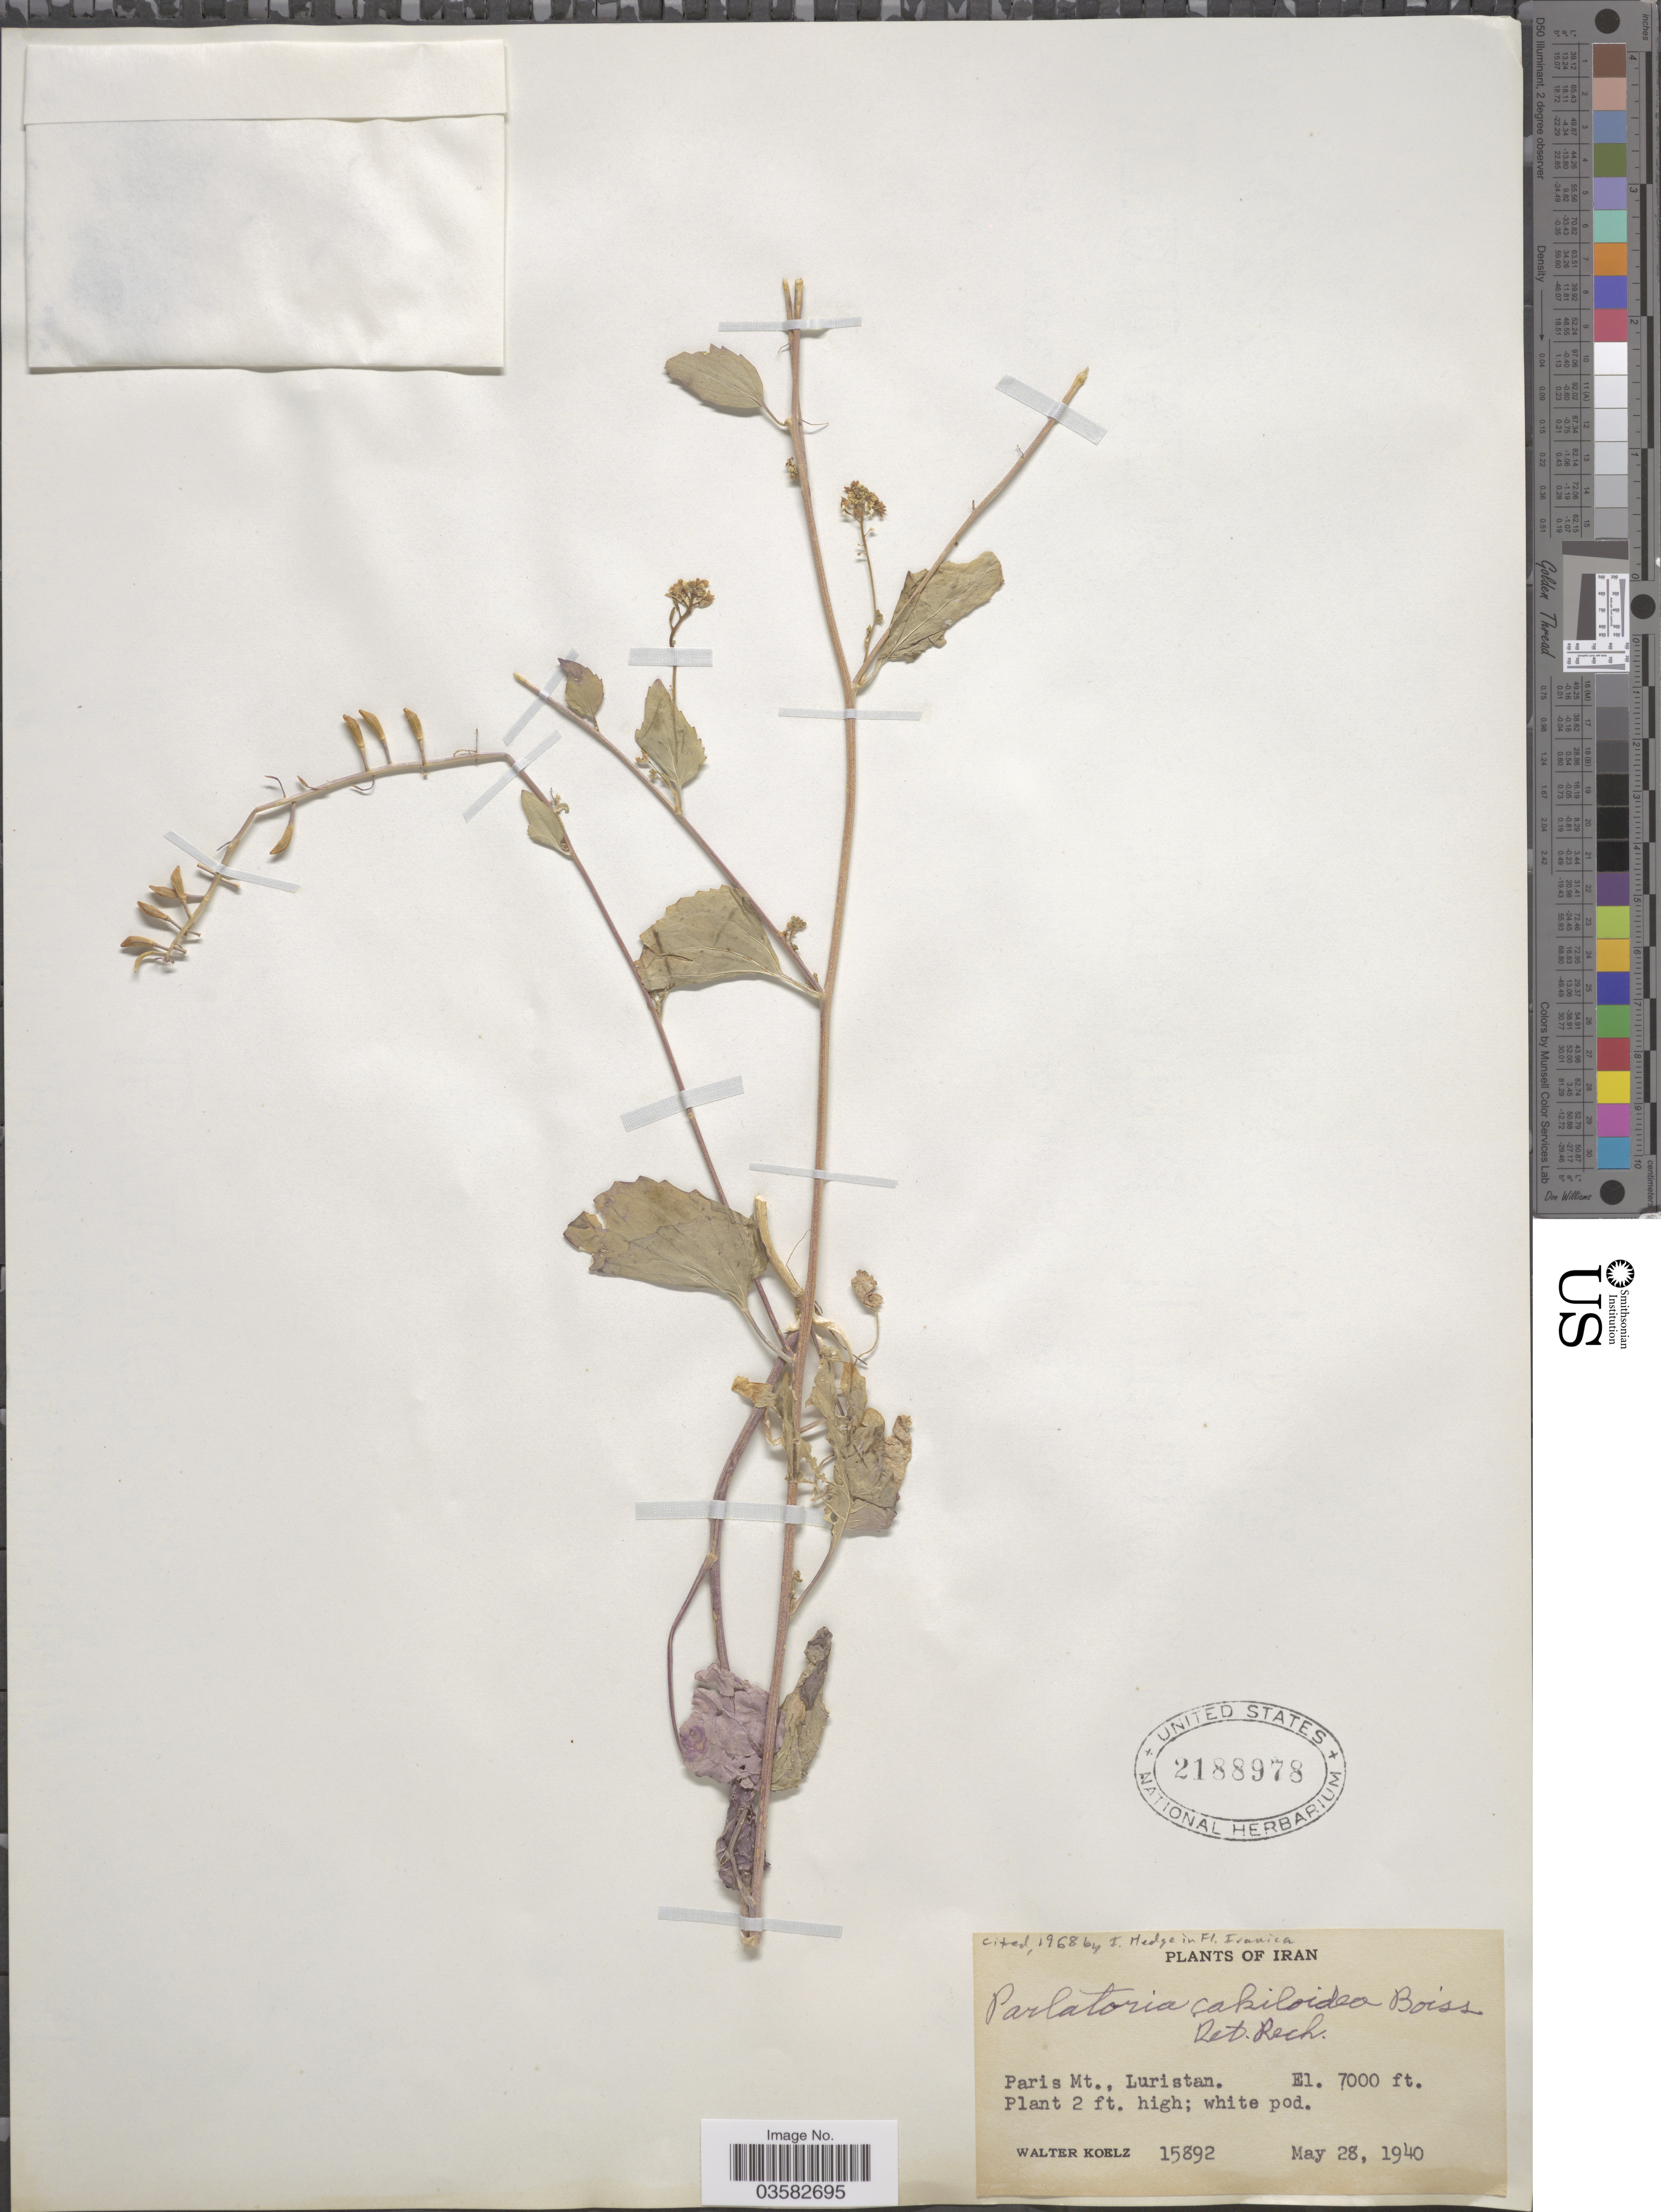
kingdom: Plantae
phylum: Tracheophyta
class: Magnoliopsida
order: Brassicales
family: Brassicaceae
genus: Parlatoria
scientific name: Parlatoria cakiloidea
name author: Boiss.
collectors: W. N. Koelz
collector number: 15892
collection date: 1940-05-28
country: Iran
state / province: Lorestan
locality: Paris Mt., Luristan.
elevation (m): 2134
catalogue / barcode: US 2188978